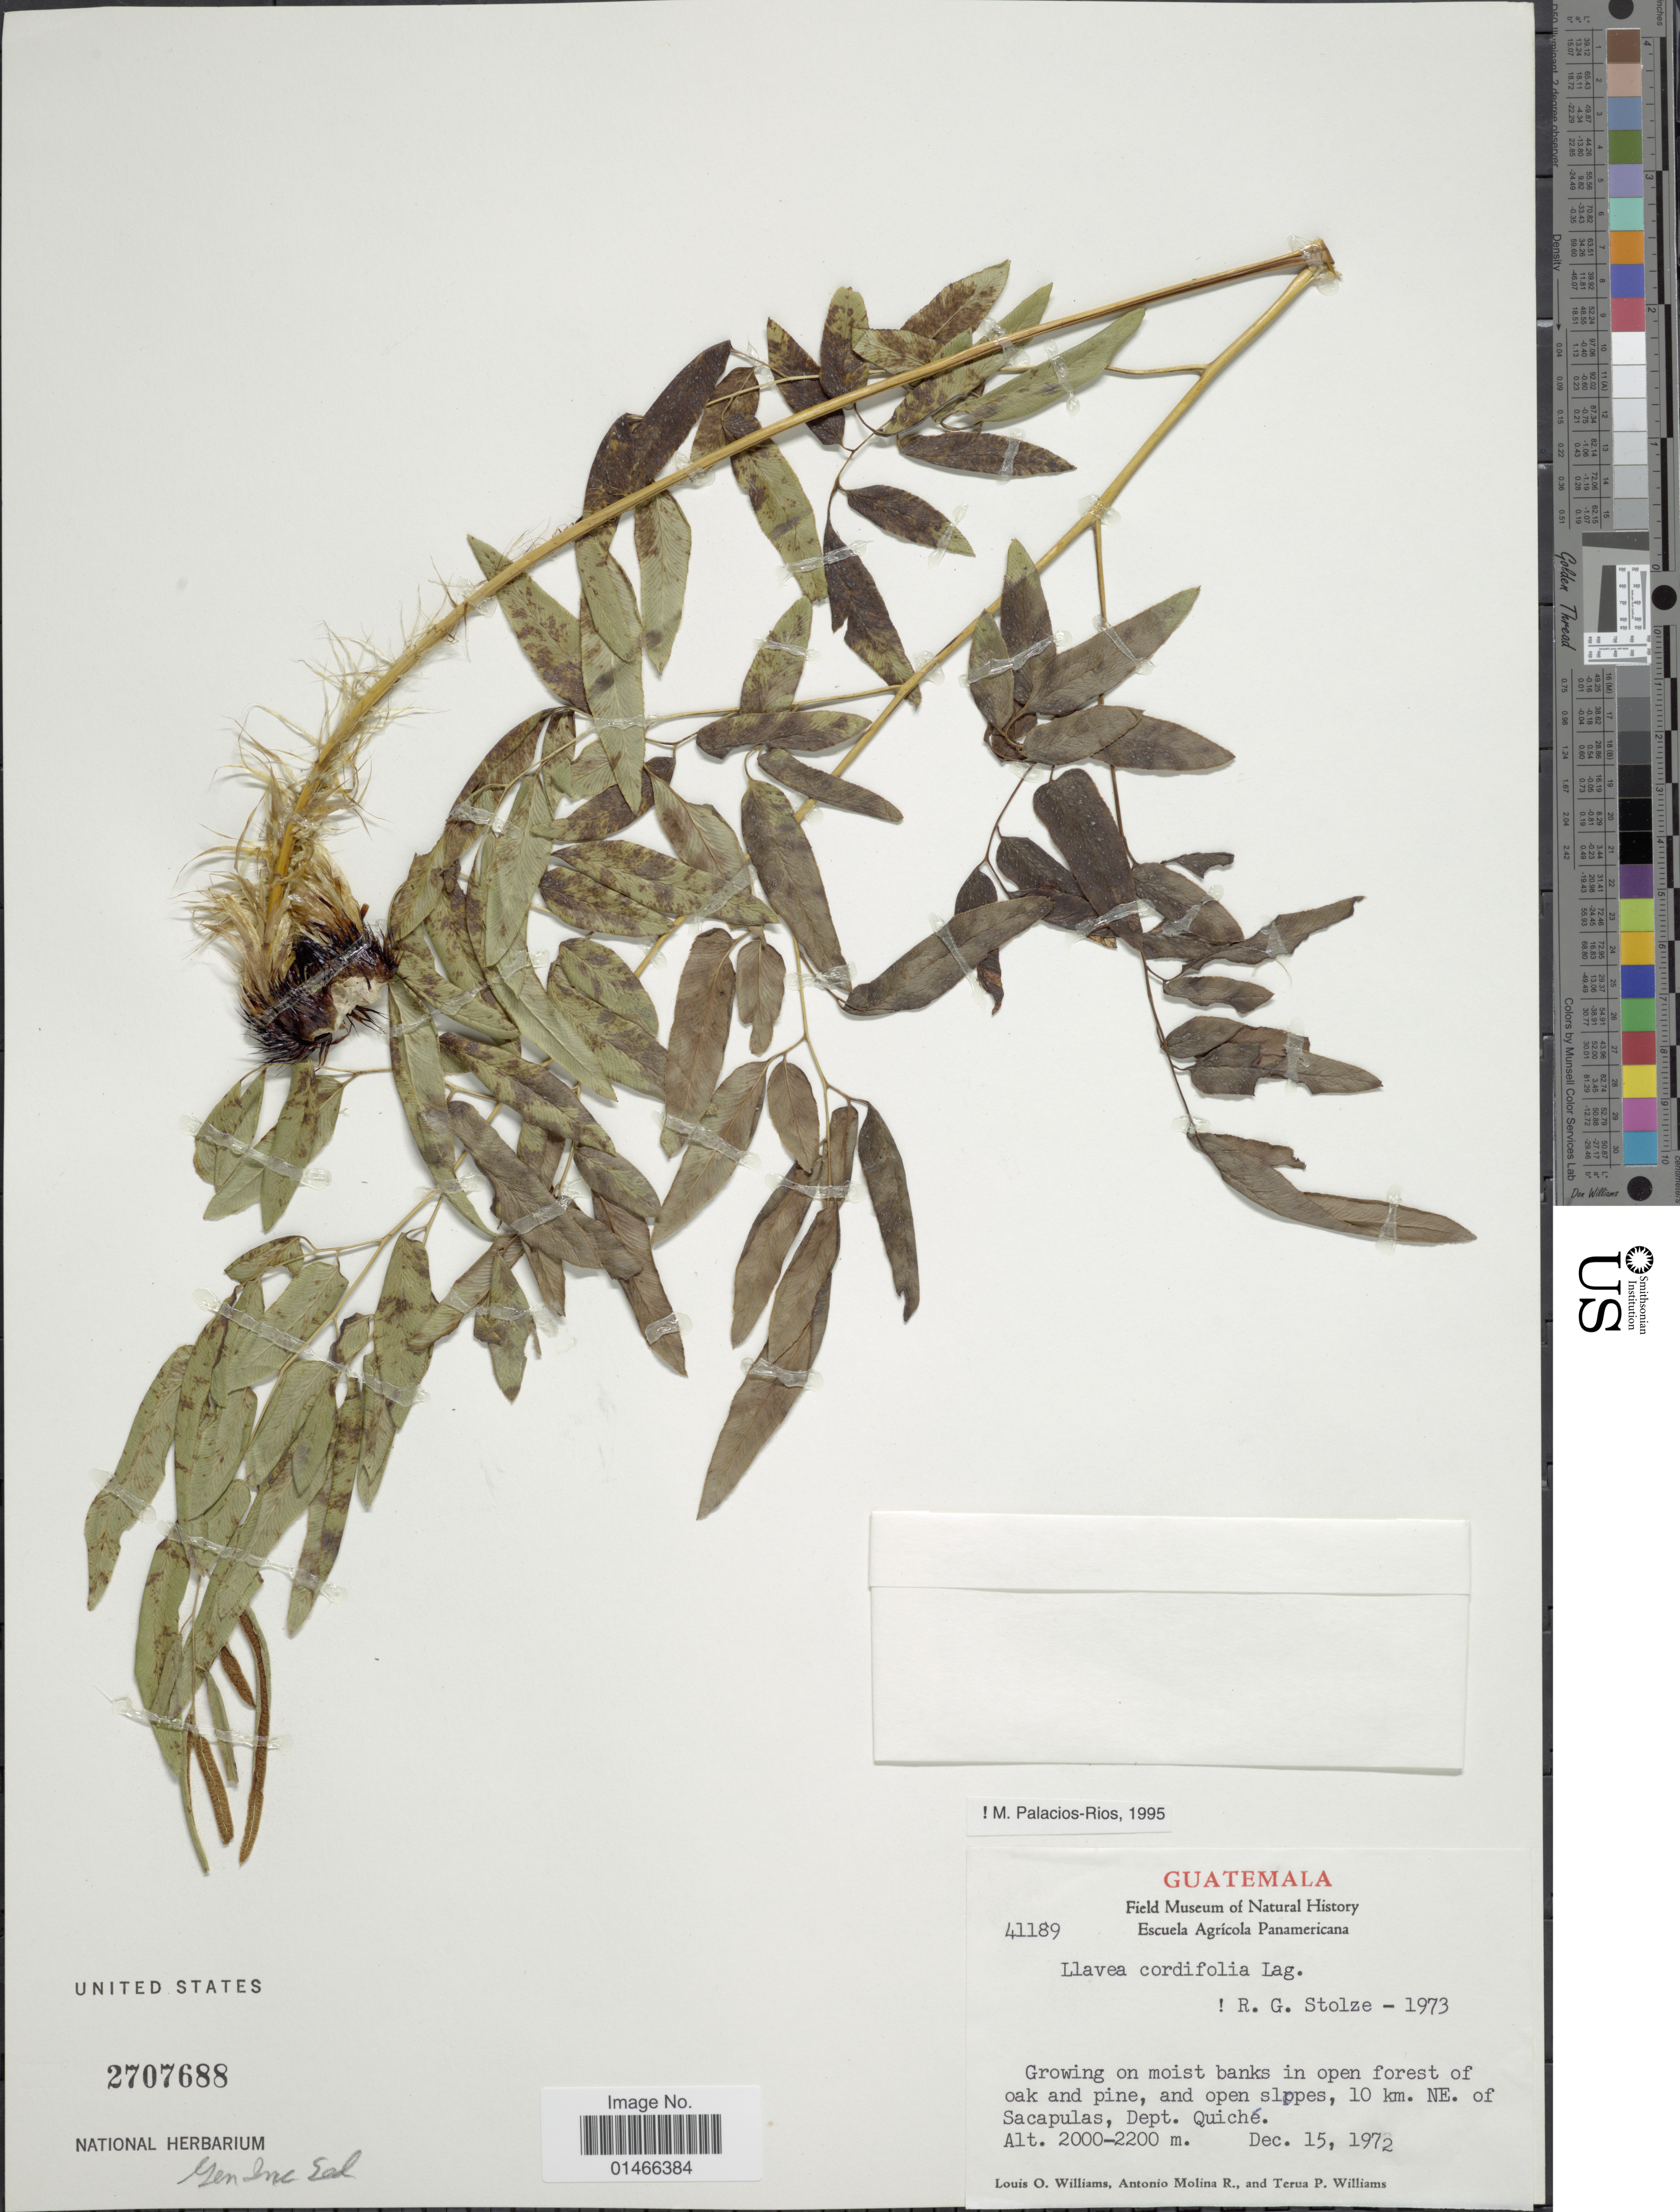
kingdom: Plantae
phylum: Tracheophyta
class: Polypodiopsida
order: Polypodiales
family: Pteridaceae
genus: Llavea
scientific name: Llavea cordifolia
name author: Lag.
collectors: L. O. Williams, A. Molina R. & T. P. Williams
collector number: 41189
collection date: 1972-12-15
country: Guatemala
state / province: El Quiché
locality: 10 km. NE. of Sacapulas, Dept. Quiche.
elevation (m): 2000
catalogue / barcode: US 2707688